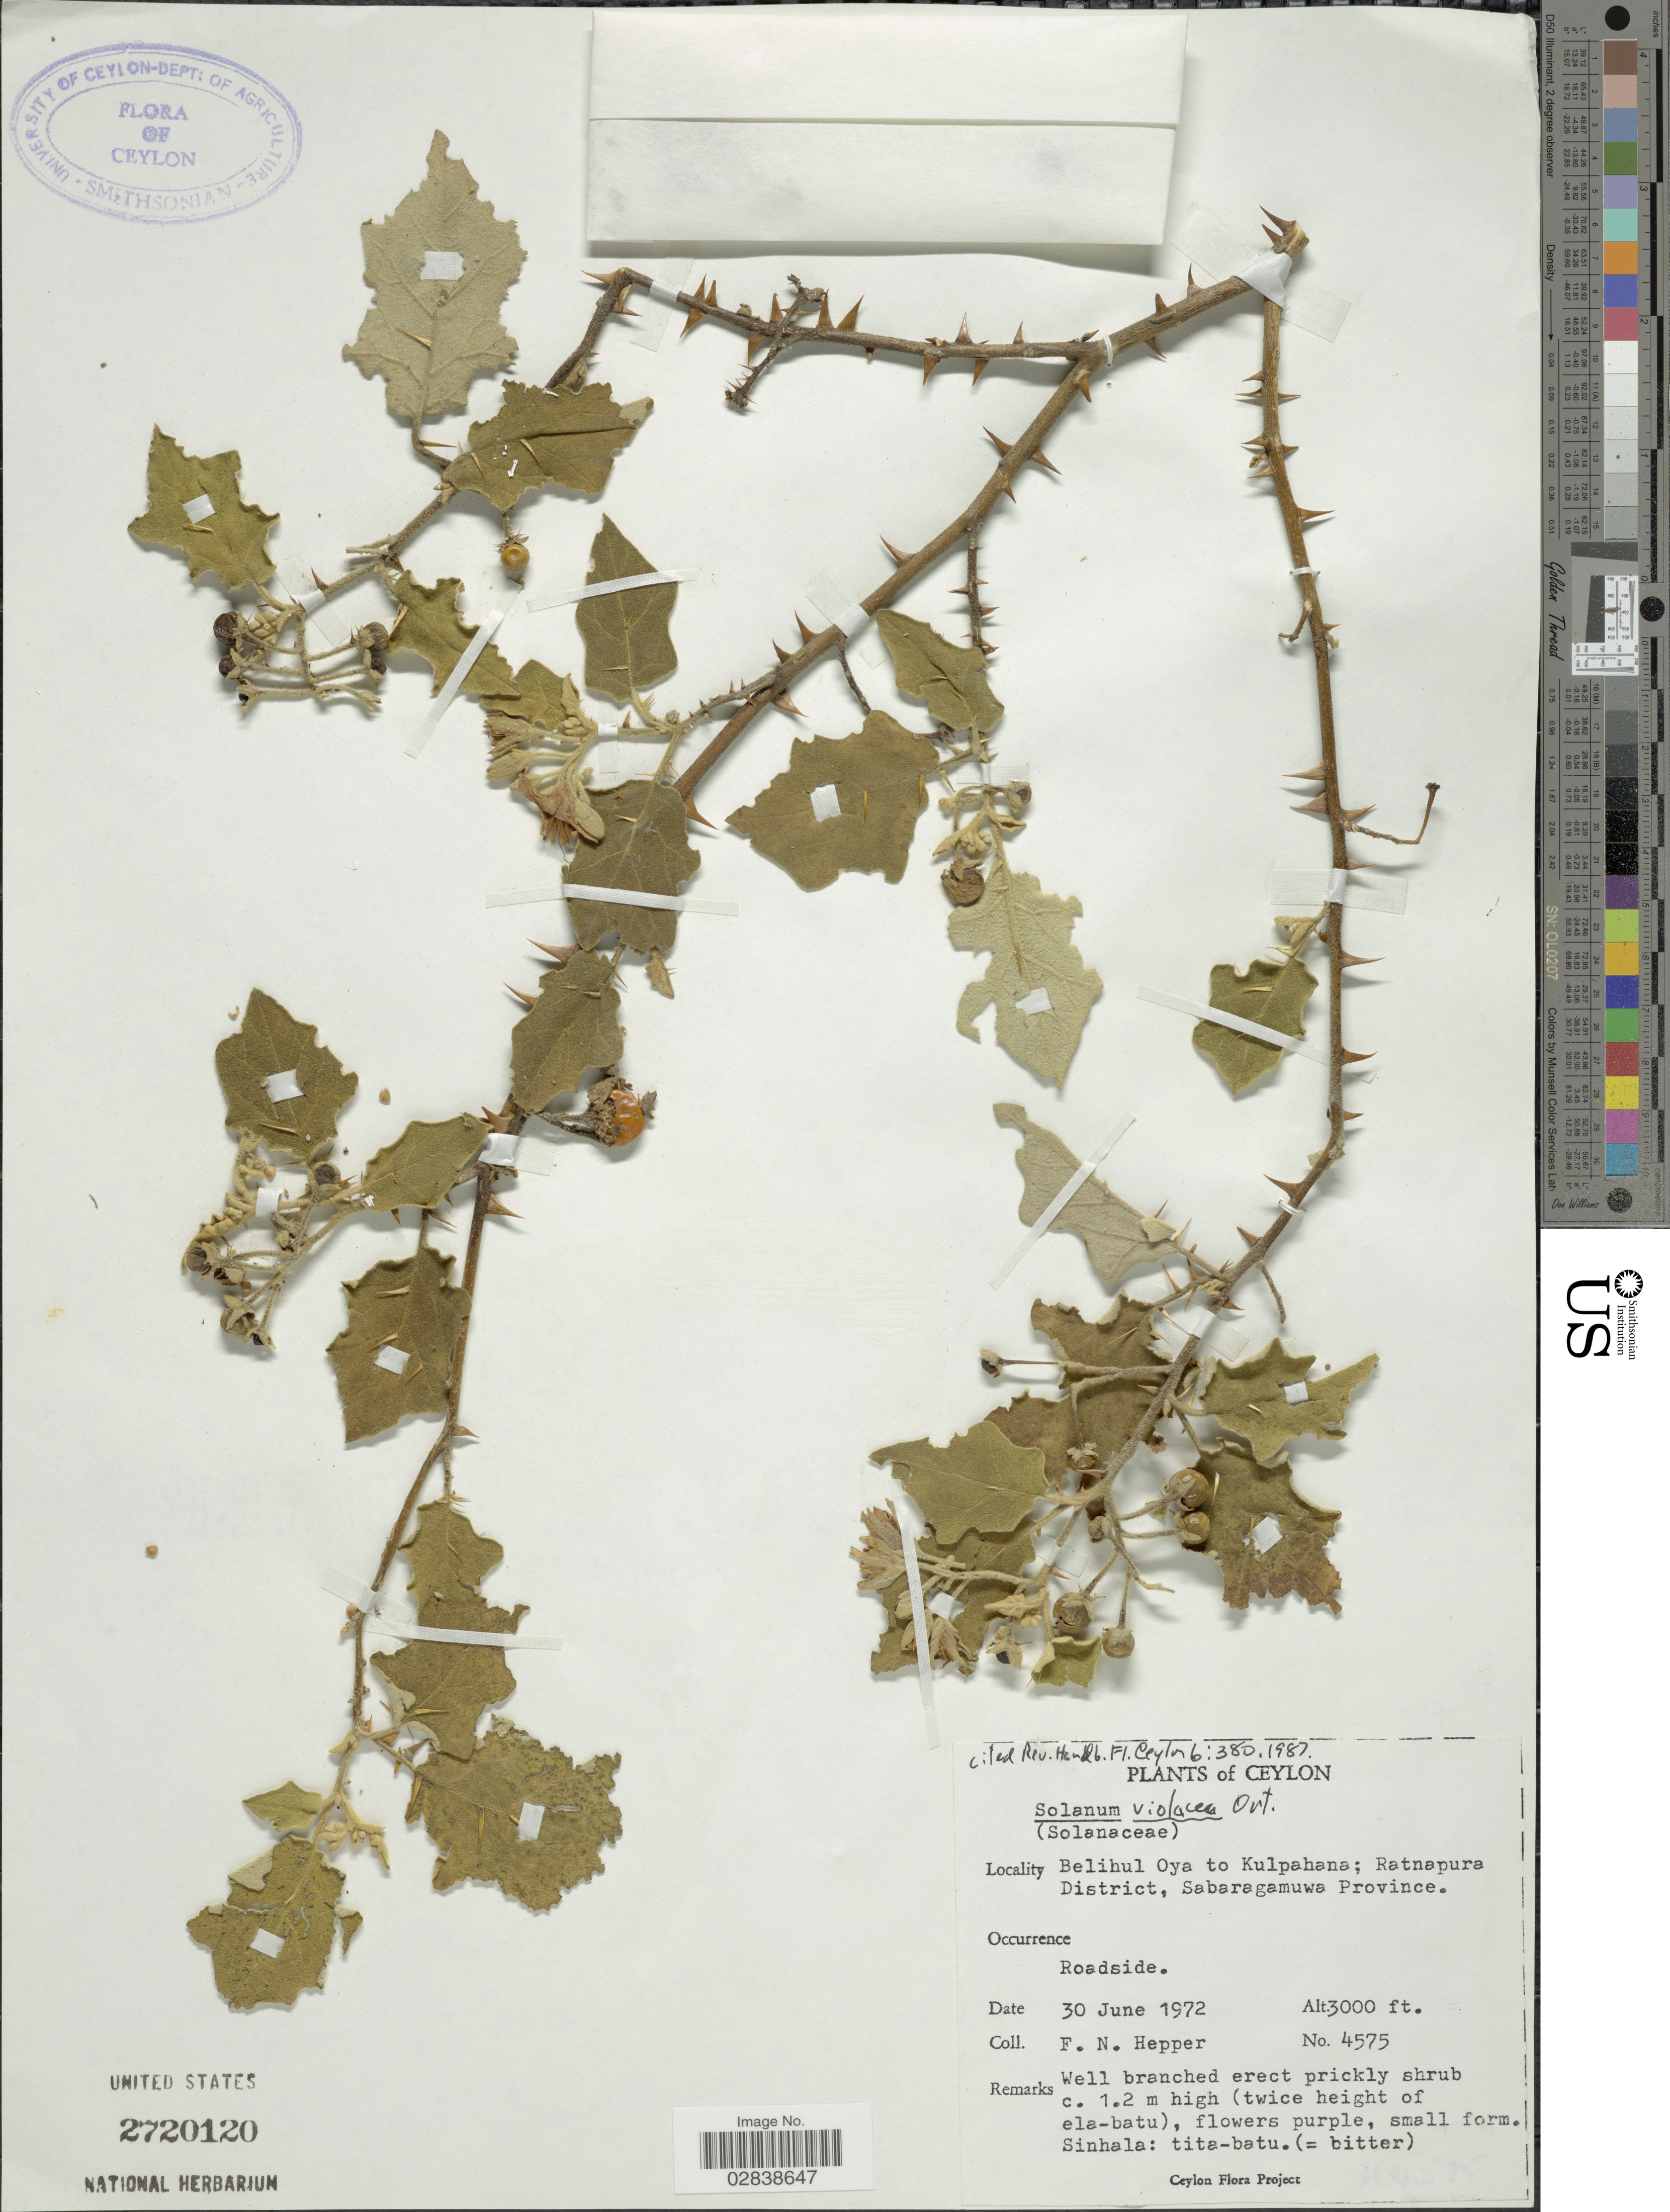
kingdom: Plantae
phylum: Tracheophyta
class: Magnoliopsida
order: Solanales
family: Solanaceae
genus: Solanum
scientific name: Solanum violaceum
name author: Ortega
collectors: F. Hepper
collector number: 4575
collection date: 1972-06-30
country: Sri Lanka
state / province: Sabaragamuwa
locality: Ceylon. Belihul Oya to Kulpahana; Ratnapura District, Sabaragamuwa Province.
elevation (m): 914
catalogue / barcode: US 2720120